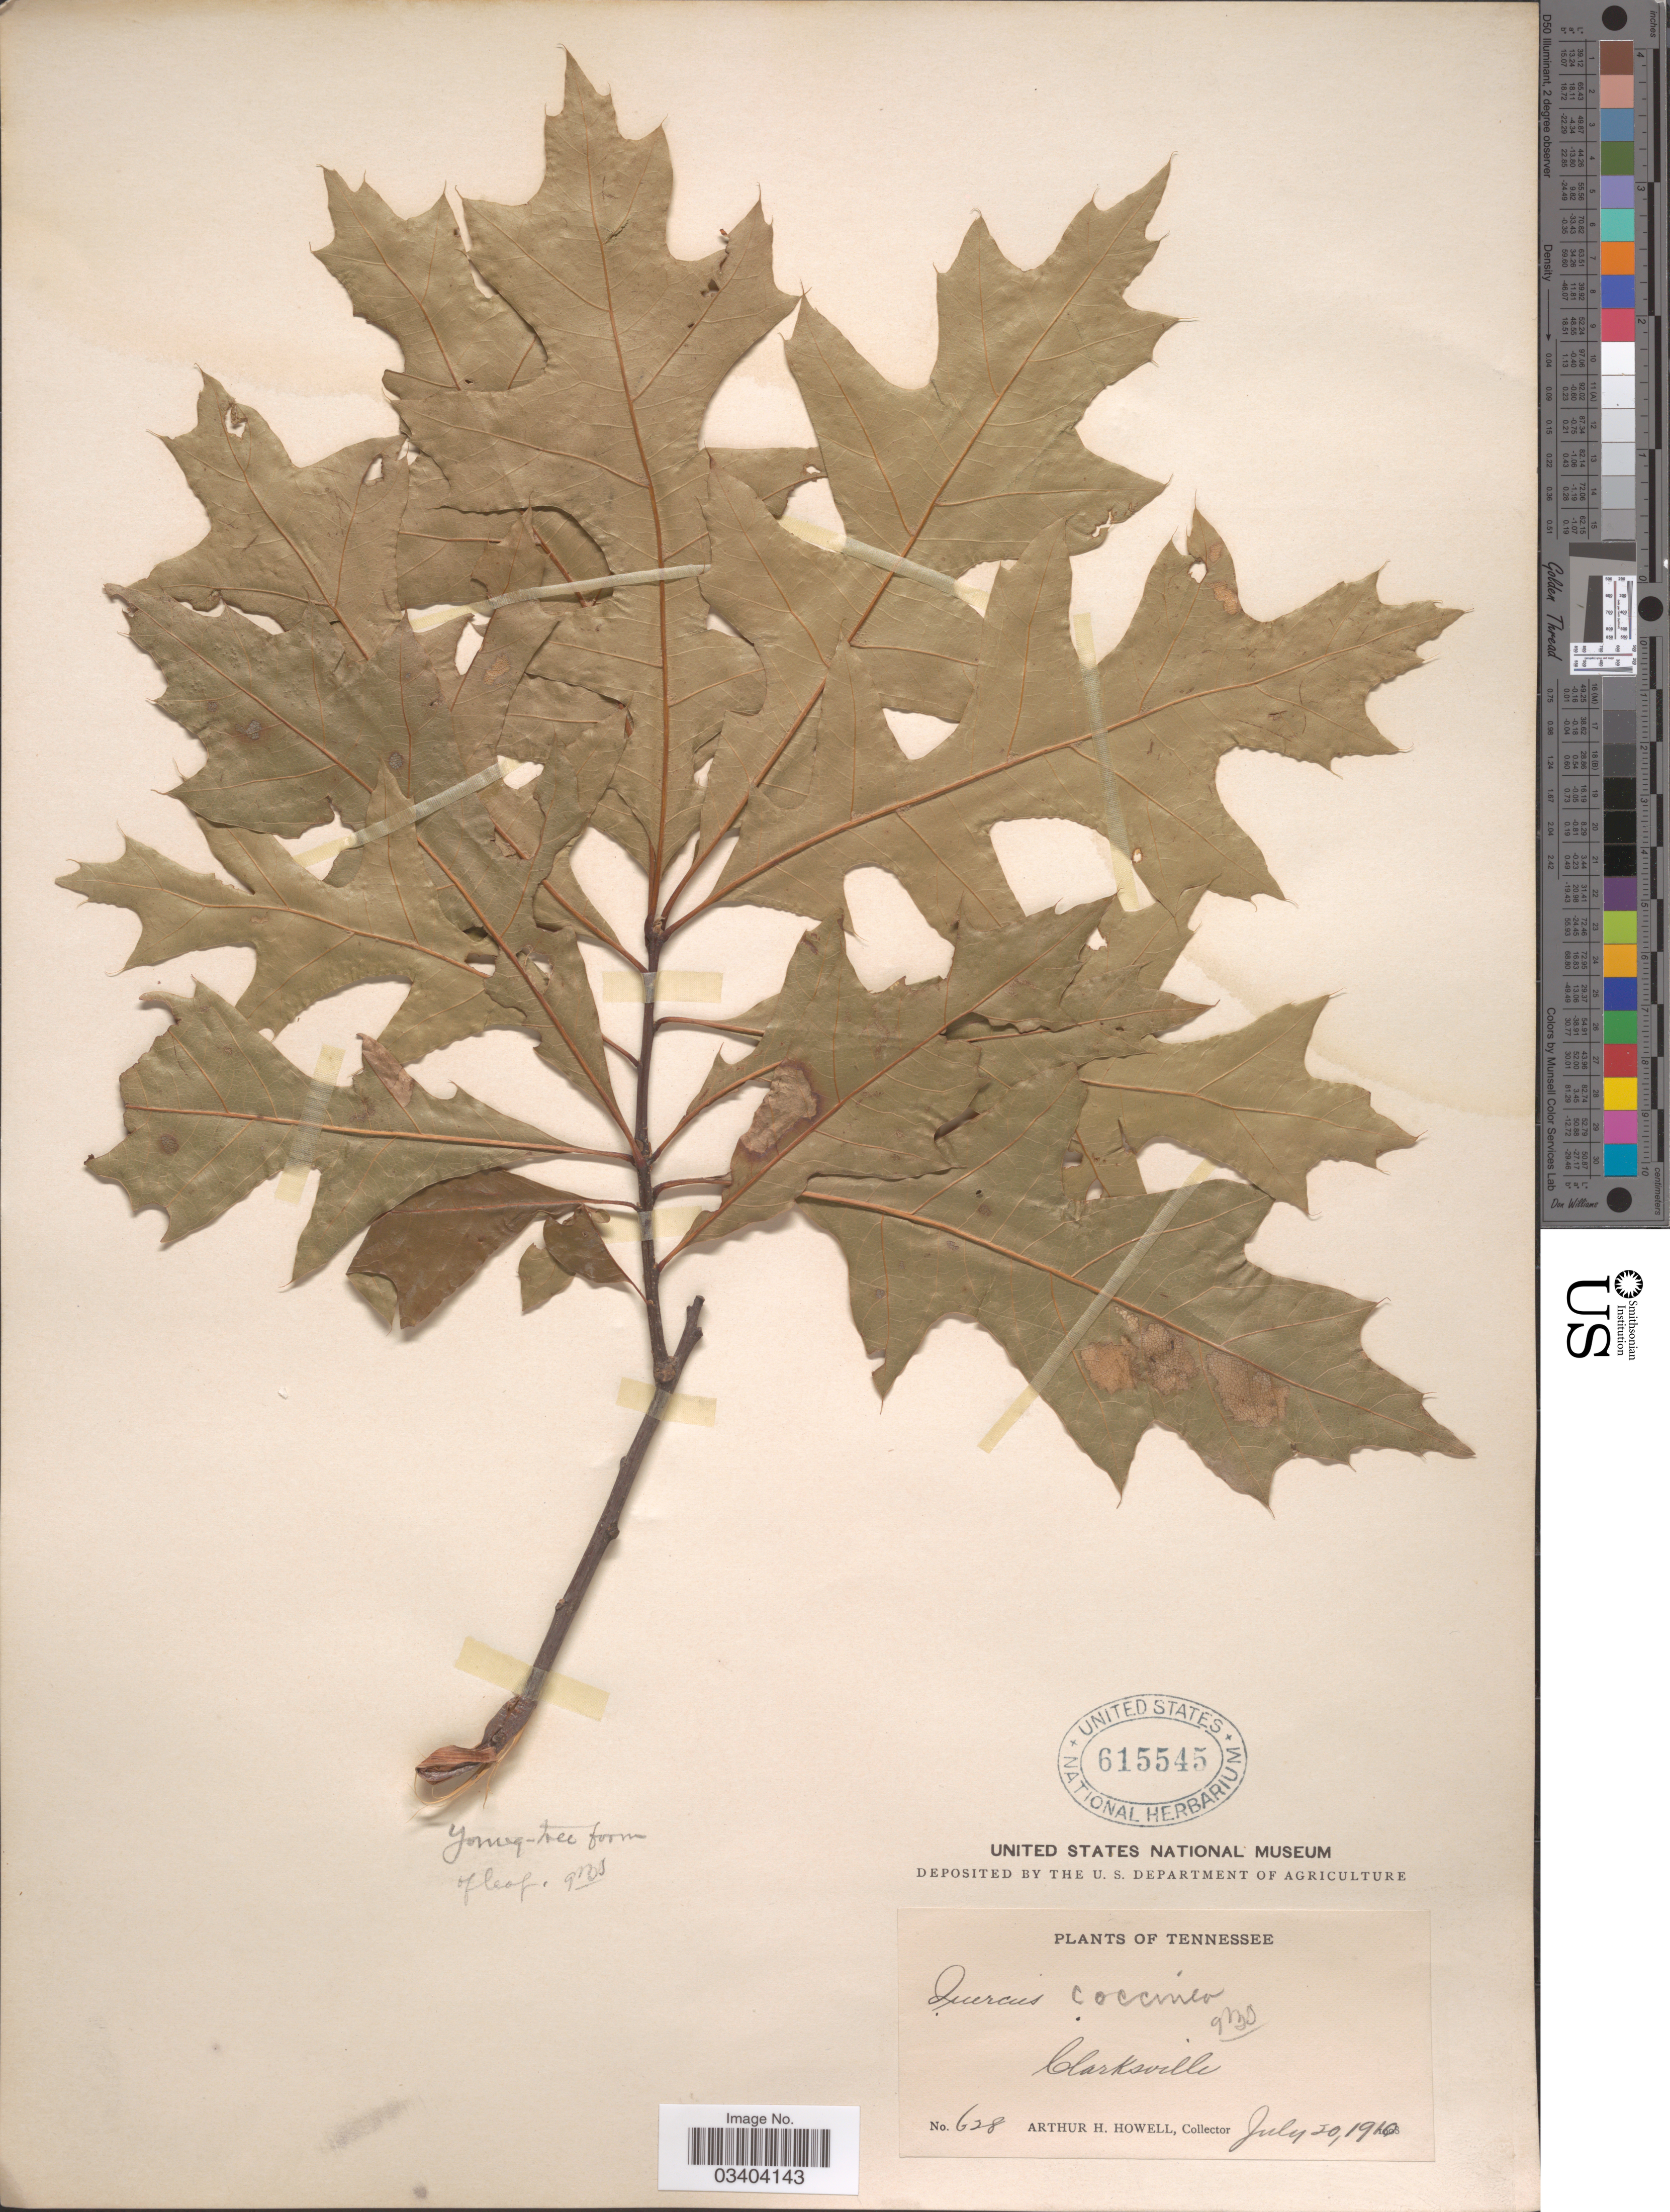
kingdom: Plantae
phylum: Tracheophyta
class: Magnoliopsida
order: Fagales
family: Fagaceae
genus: Quercus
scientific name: Quercus coccinea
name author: Münchh.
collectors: A. H. Howell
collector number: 628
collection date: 1910-07-20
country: United States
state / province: Tennessee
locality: Clarksville.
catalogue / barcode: US 615545